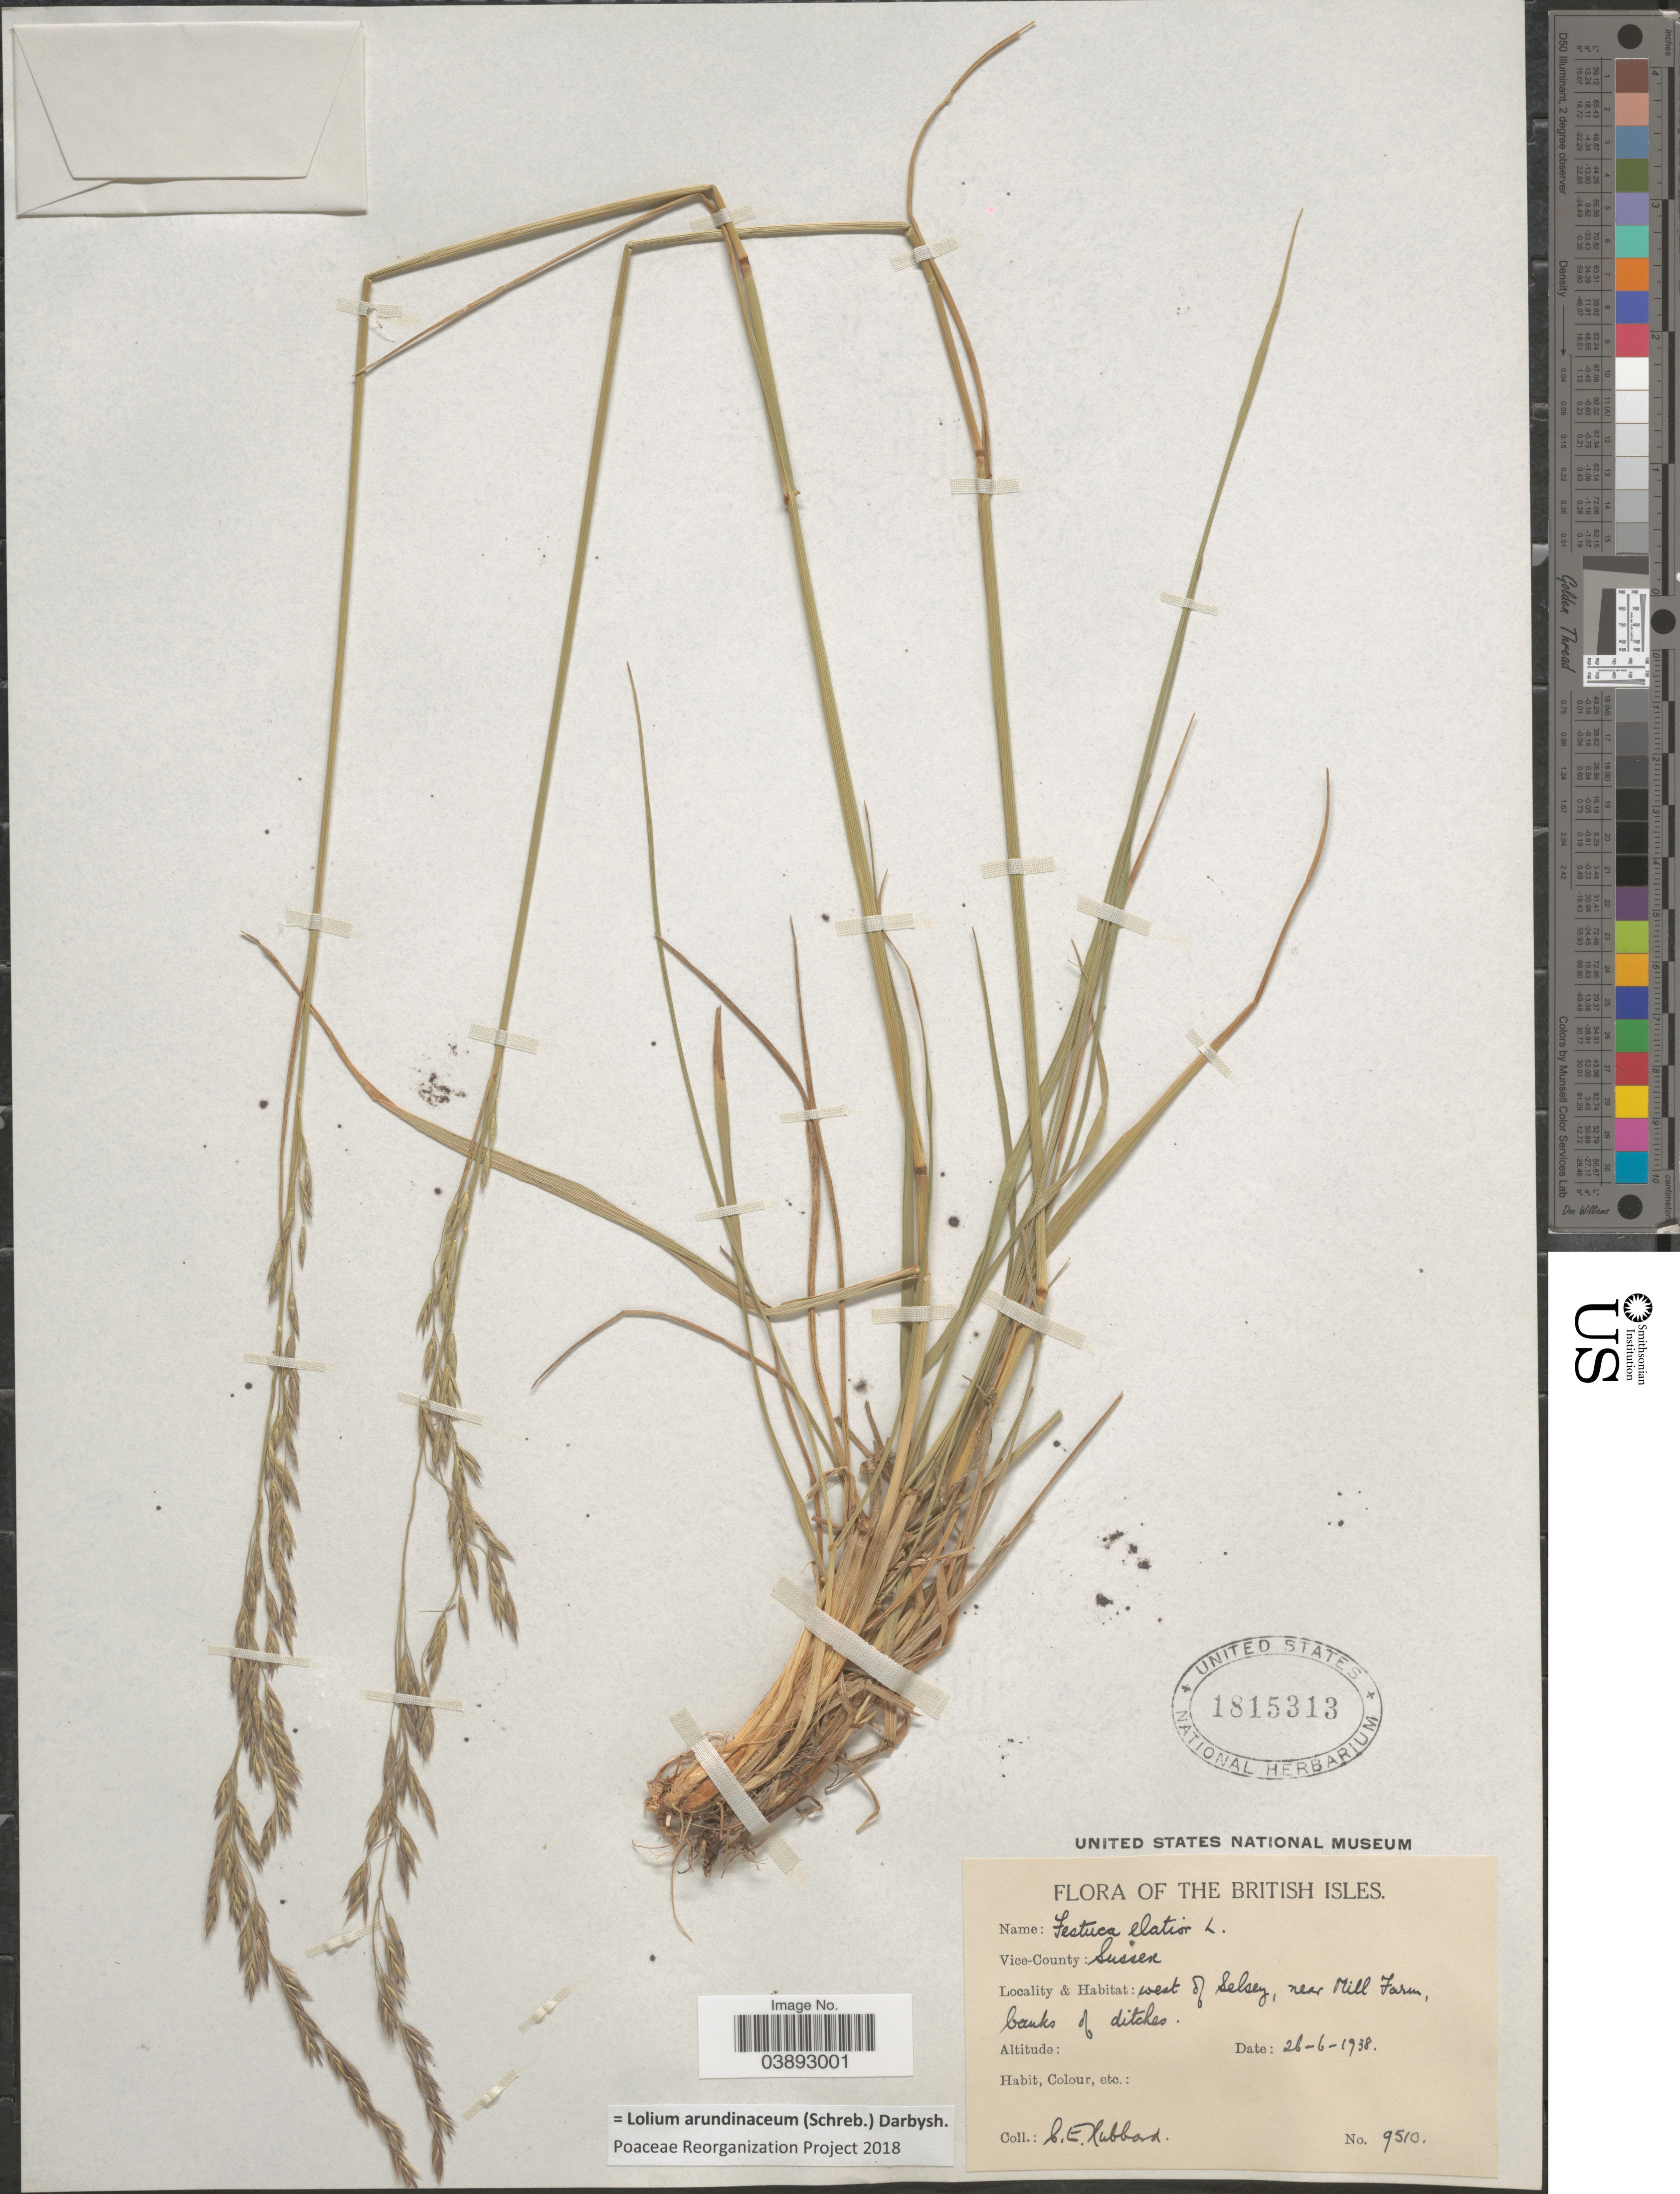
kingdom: Plantae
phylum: Tracheophyta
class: Liliopsida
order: Poales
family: Poaceae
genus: Lolium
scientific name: Lolium arundinaceum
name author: (Schreb.) Darbysh.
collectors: C. E. Hubbard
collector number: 9510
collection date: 1938-06-26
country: United Kingdom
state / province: England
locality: British Isles. Vice-County: Sussex. West of Selsey, near Mill Farm, banks of ditches.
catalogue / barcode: US 1815313